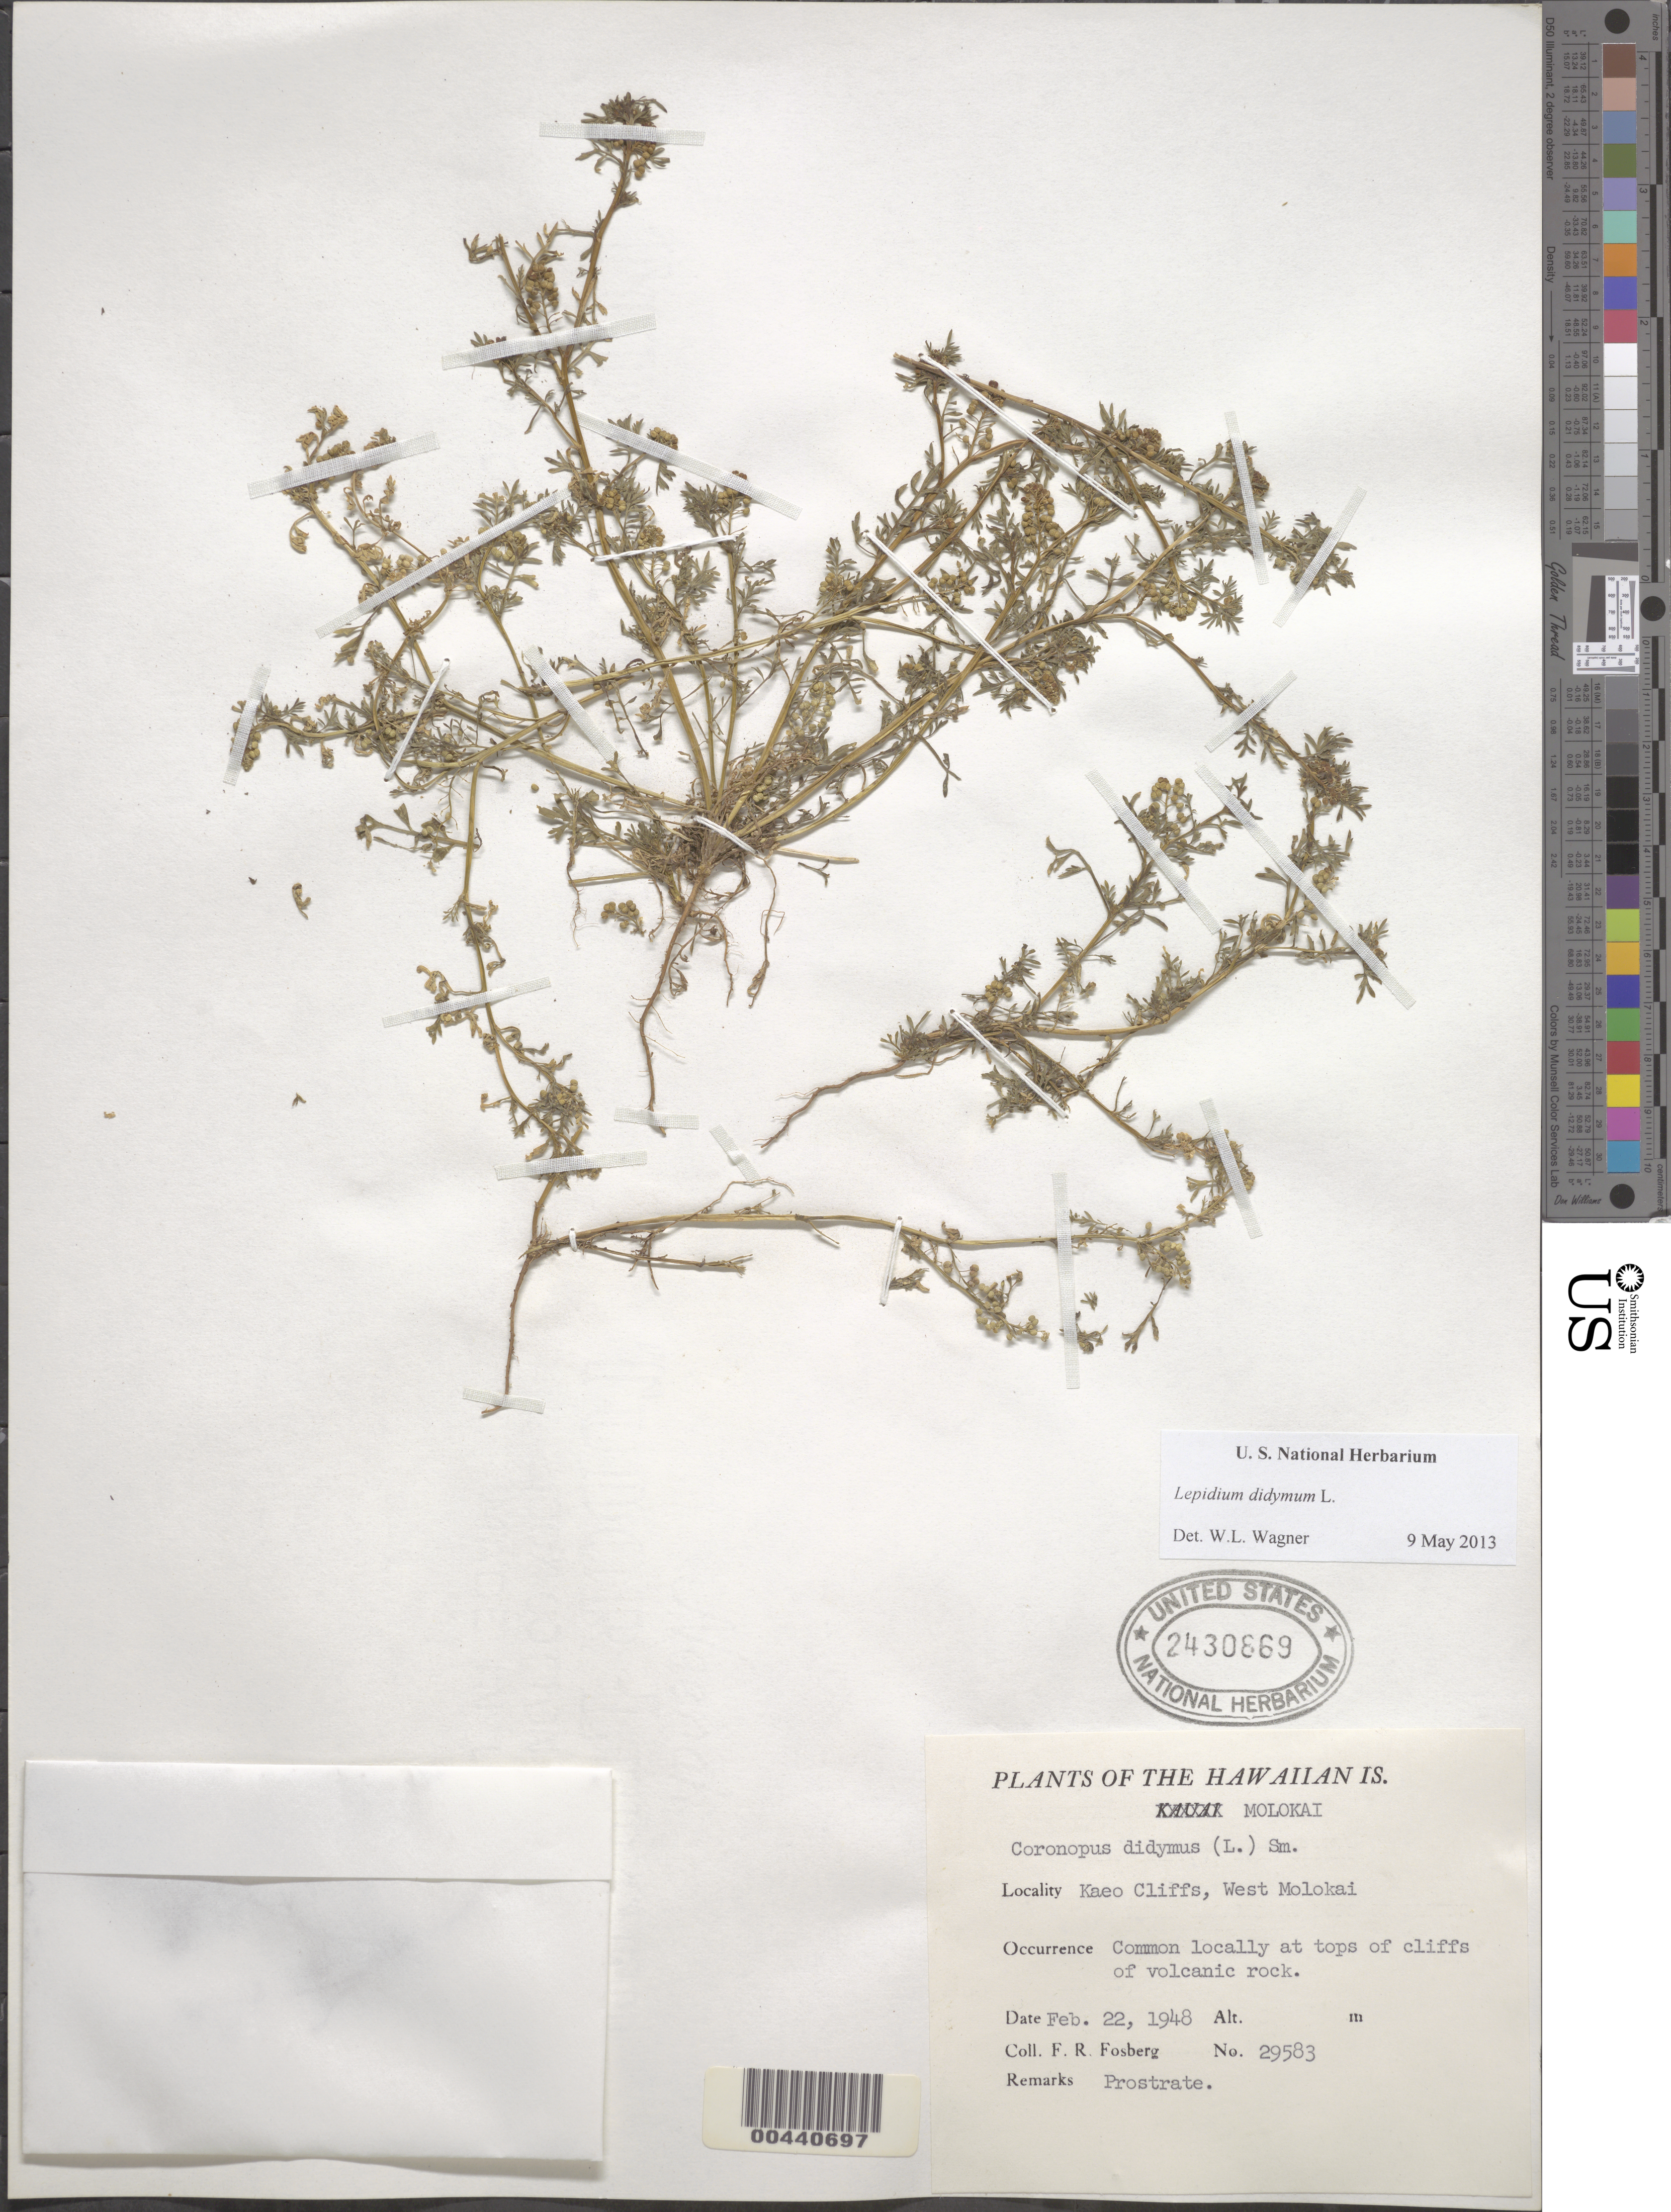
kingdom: Plantae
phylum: Tracheophyta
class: Magnoliopsida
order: Brassicales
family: Brassicaceae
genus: Lepidium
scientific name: Lepidium didymum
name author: L.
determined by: Wagner, W. L., (BOT), Smithsonian Institution - National Museum of Natural History (UNITED STATES)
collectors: F. R. Fosberg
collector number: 29583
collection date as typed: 22 Feb 1948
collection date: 1948-02-22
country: United States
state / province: Hawaii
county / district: Maui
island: Moloka'i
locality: Kaeo Cliffs, W Molokai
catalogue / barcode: US 2430869